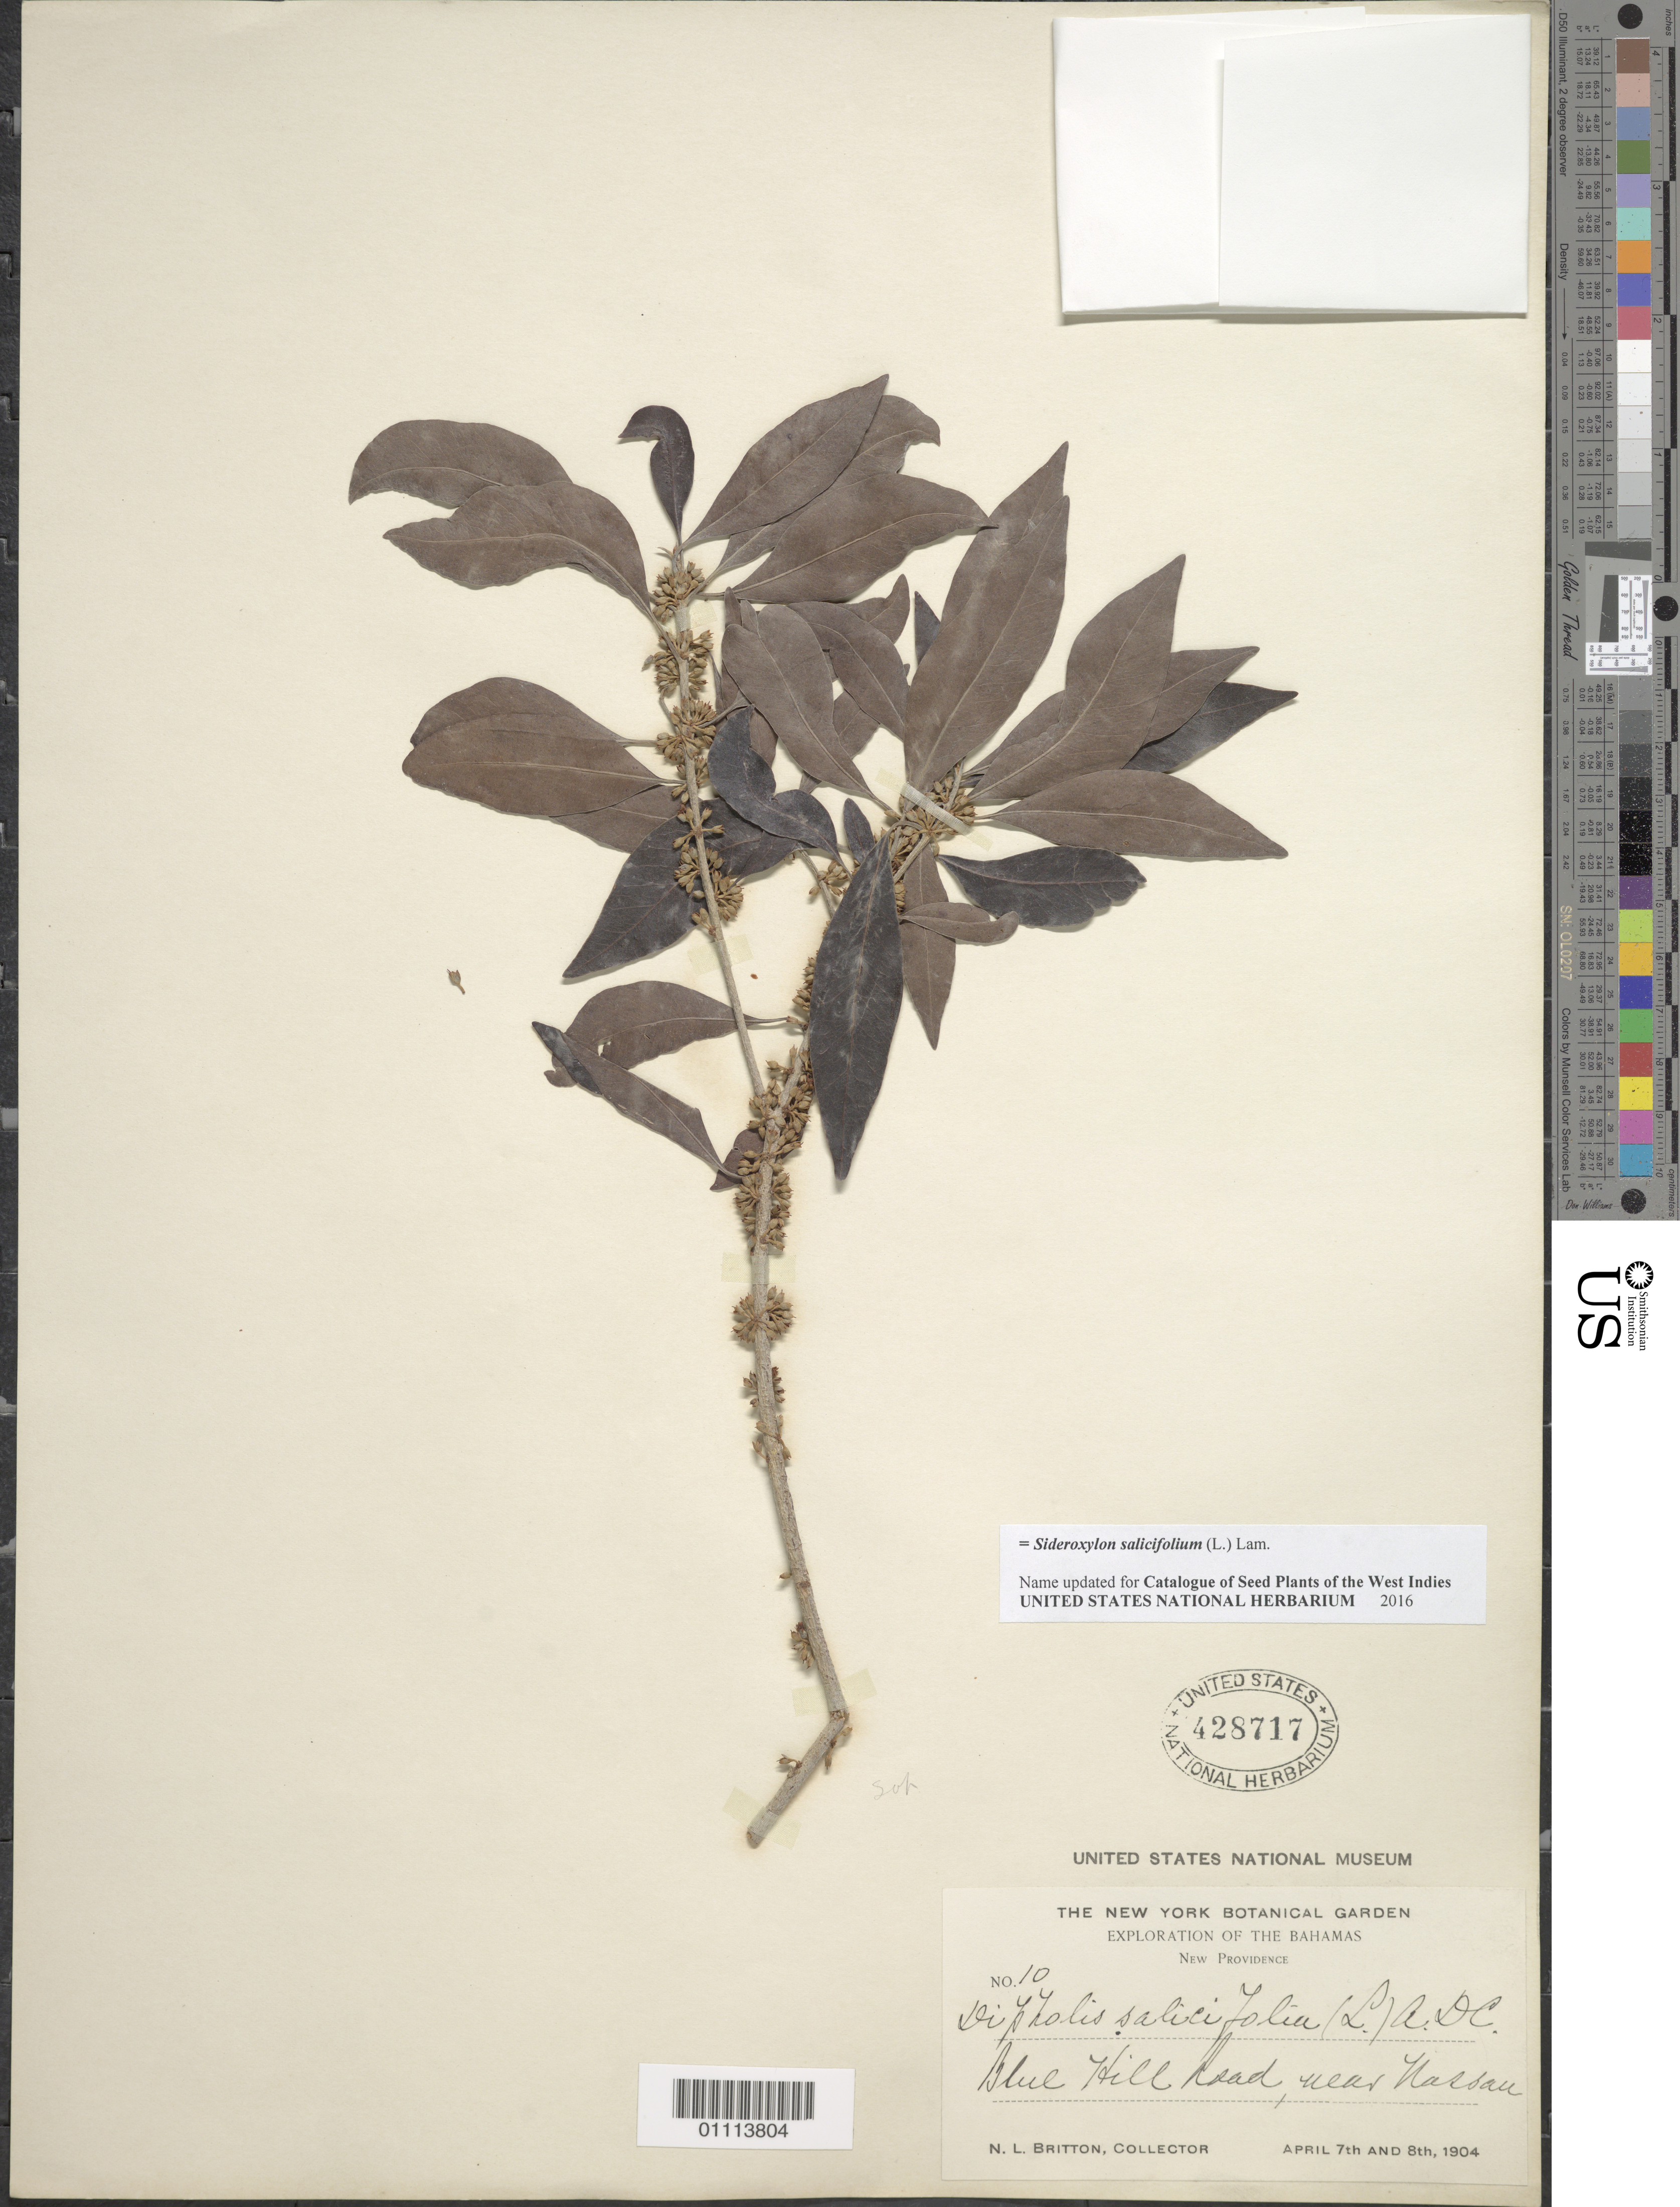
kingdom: Plantae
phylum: Tracheophyta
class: Magnoliopsida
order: Ericales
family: Sapotaceae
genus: Dipholis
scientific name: Dipholis salicifolia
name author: (L.) A. DC.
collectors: N. Britton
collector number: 10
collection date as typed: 07 Apr 1904 and 08 Apr 1904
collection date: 1904-04-07,1904-04-08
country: Bahamas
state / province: New Providence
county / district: Nassau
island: New Providence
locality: Blue Hill Road, near Nassau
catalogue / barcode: US 428717